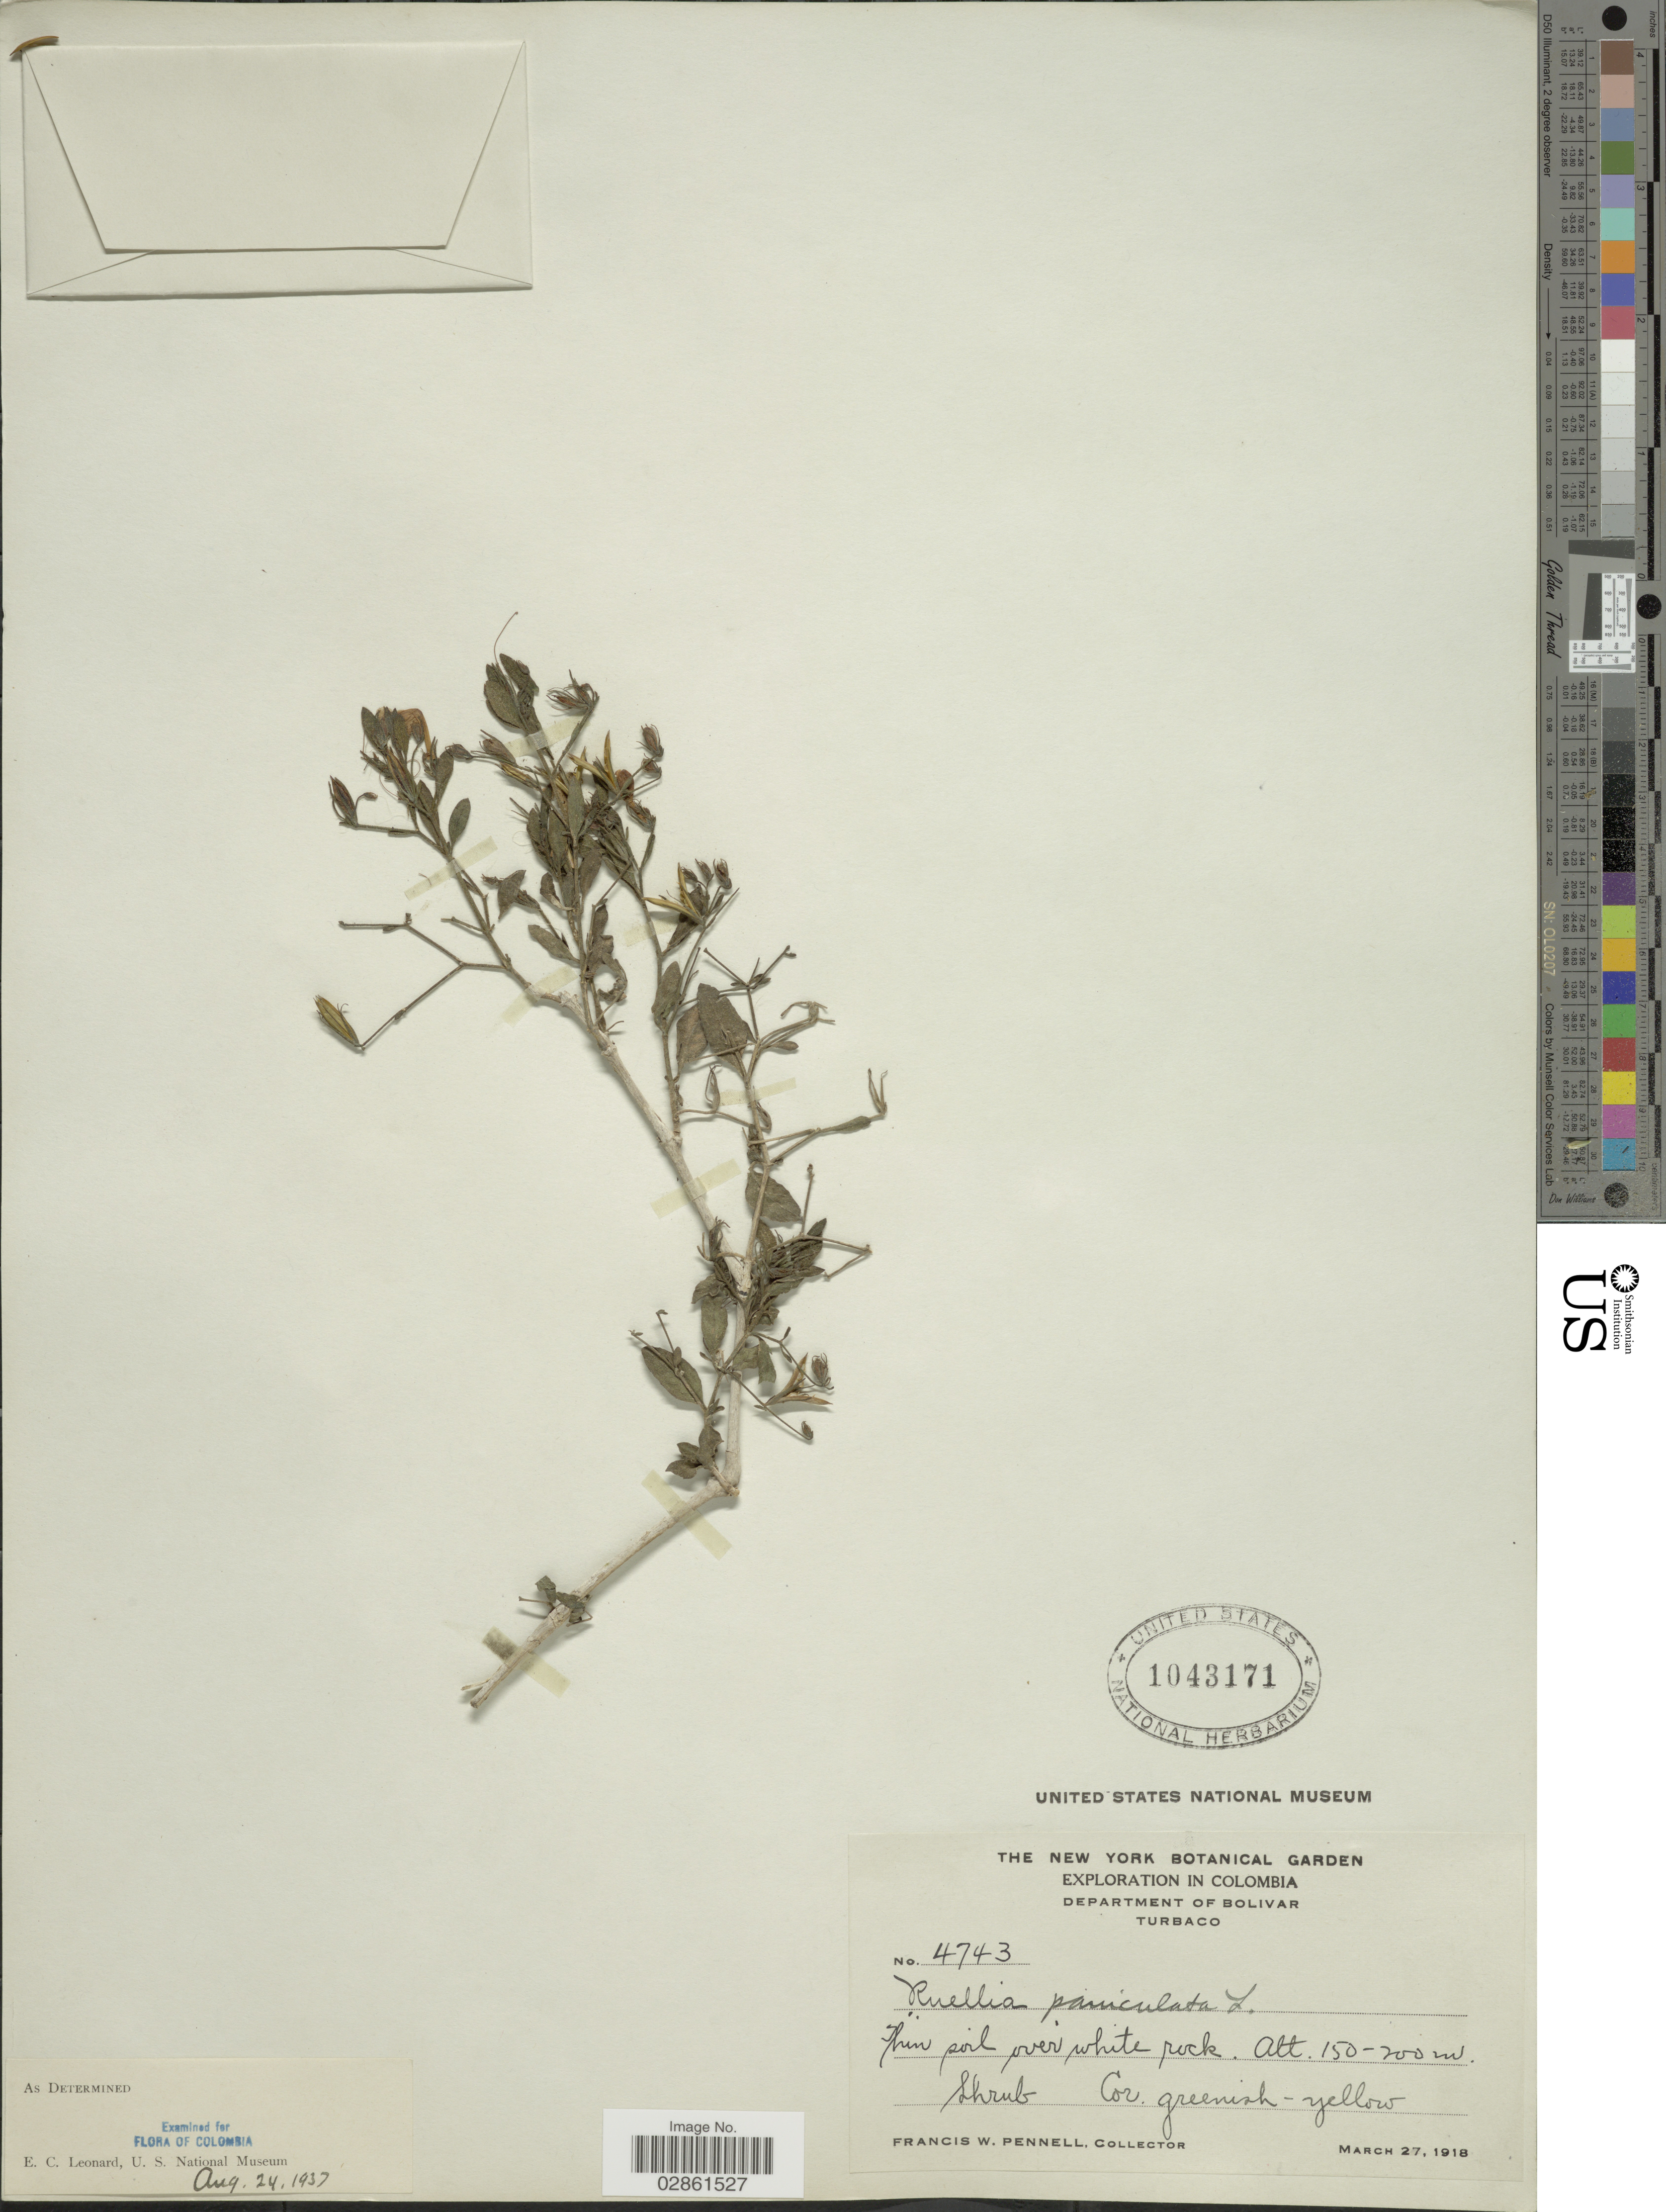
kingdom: Plantae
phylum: Tracheophyta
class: Magnoliopsida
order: Lamiales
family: Acanthaceae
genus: Ruellia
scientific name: Ruellia paniculata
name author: L.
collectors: F. W. Pennell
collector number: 4743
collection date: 1918-03-27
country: Colombia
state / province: Bolívar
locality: Department of Bolivar. Turbaco.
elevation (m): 150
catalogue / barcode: US 1043171